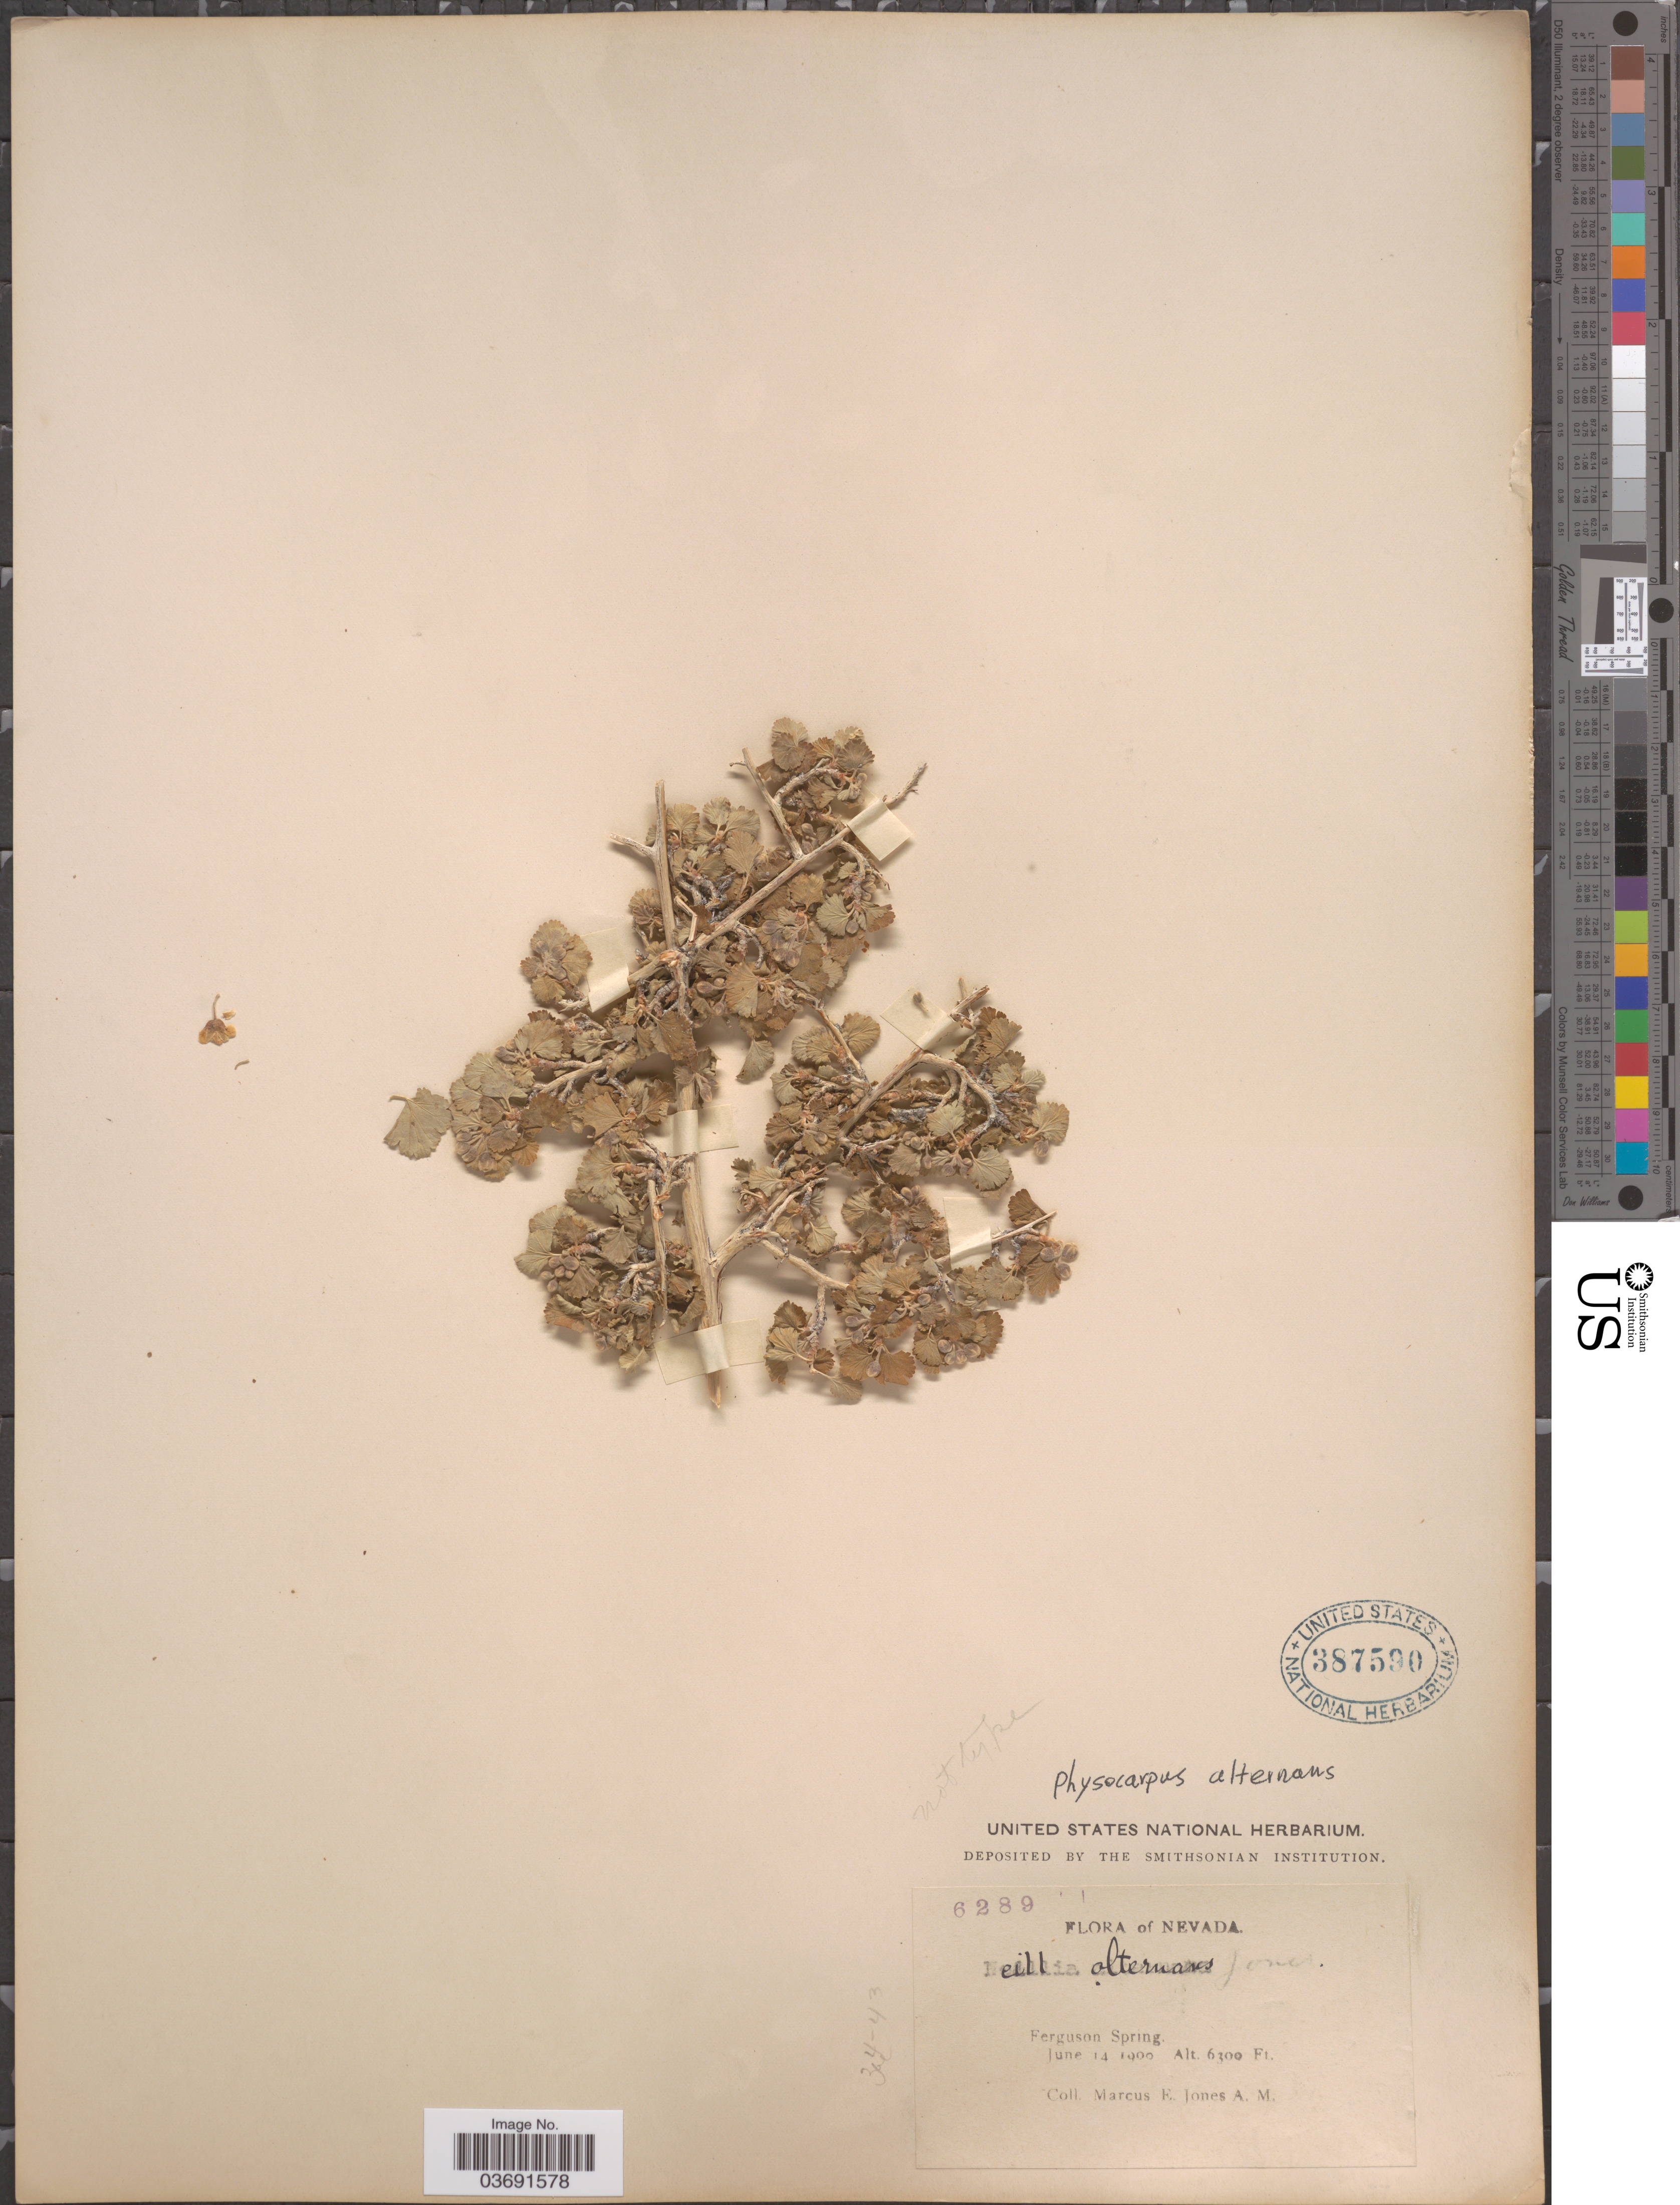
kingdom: Plantae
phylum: Tracheophyta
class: Magnoliopsida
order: Rosales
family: Rosaceae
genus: Physocarpus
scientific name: Physocarpus alternans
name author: (M.E. Jones) J.T. Howell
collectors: M. E. Jones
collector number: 6289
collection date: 1900-06-14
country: United States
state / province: Nevada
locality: Ferguson Spring.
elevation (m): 1920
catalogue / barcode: US 387590